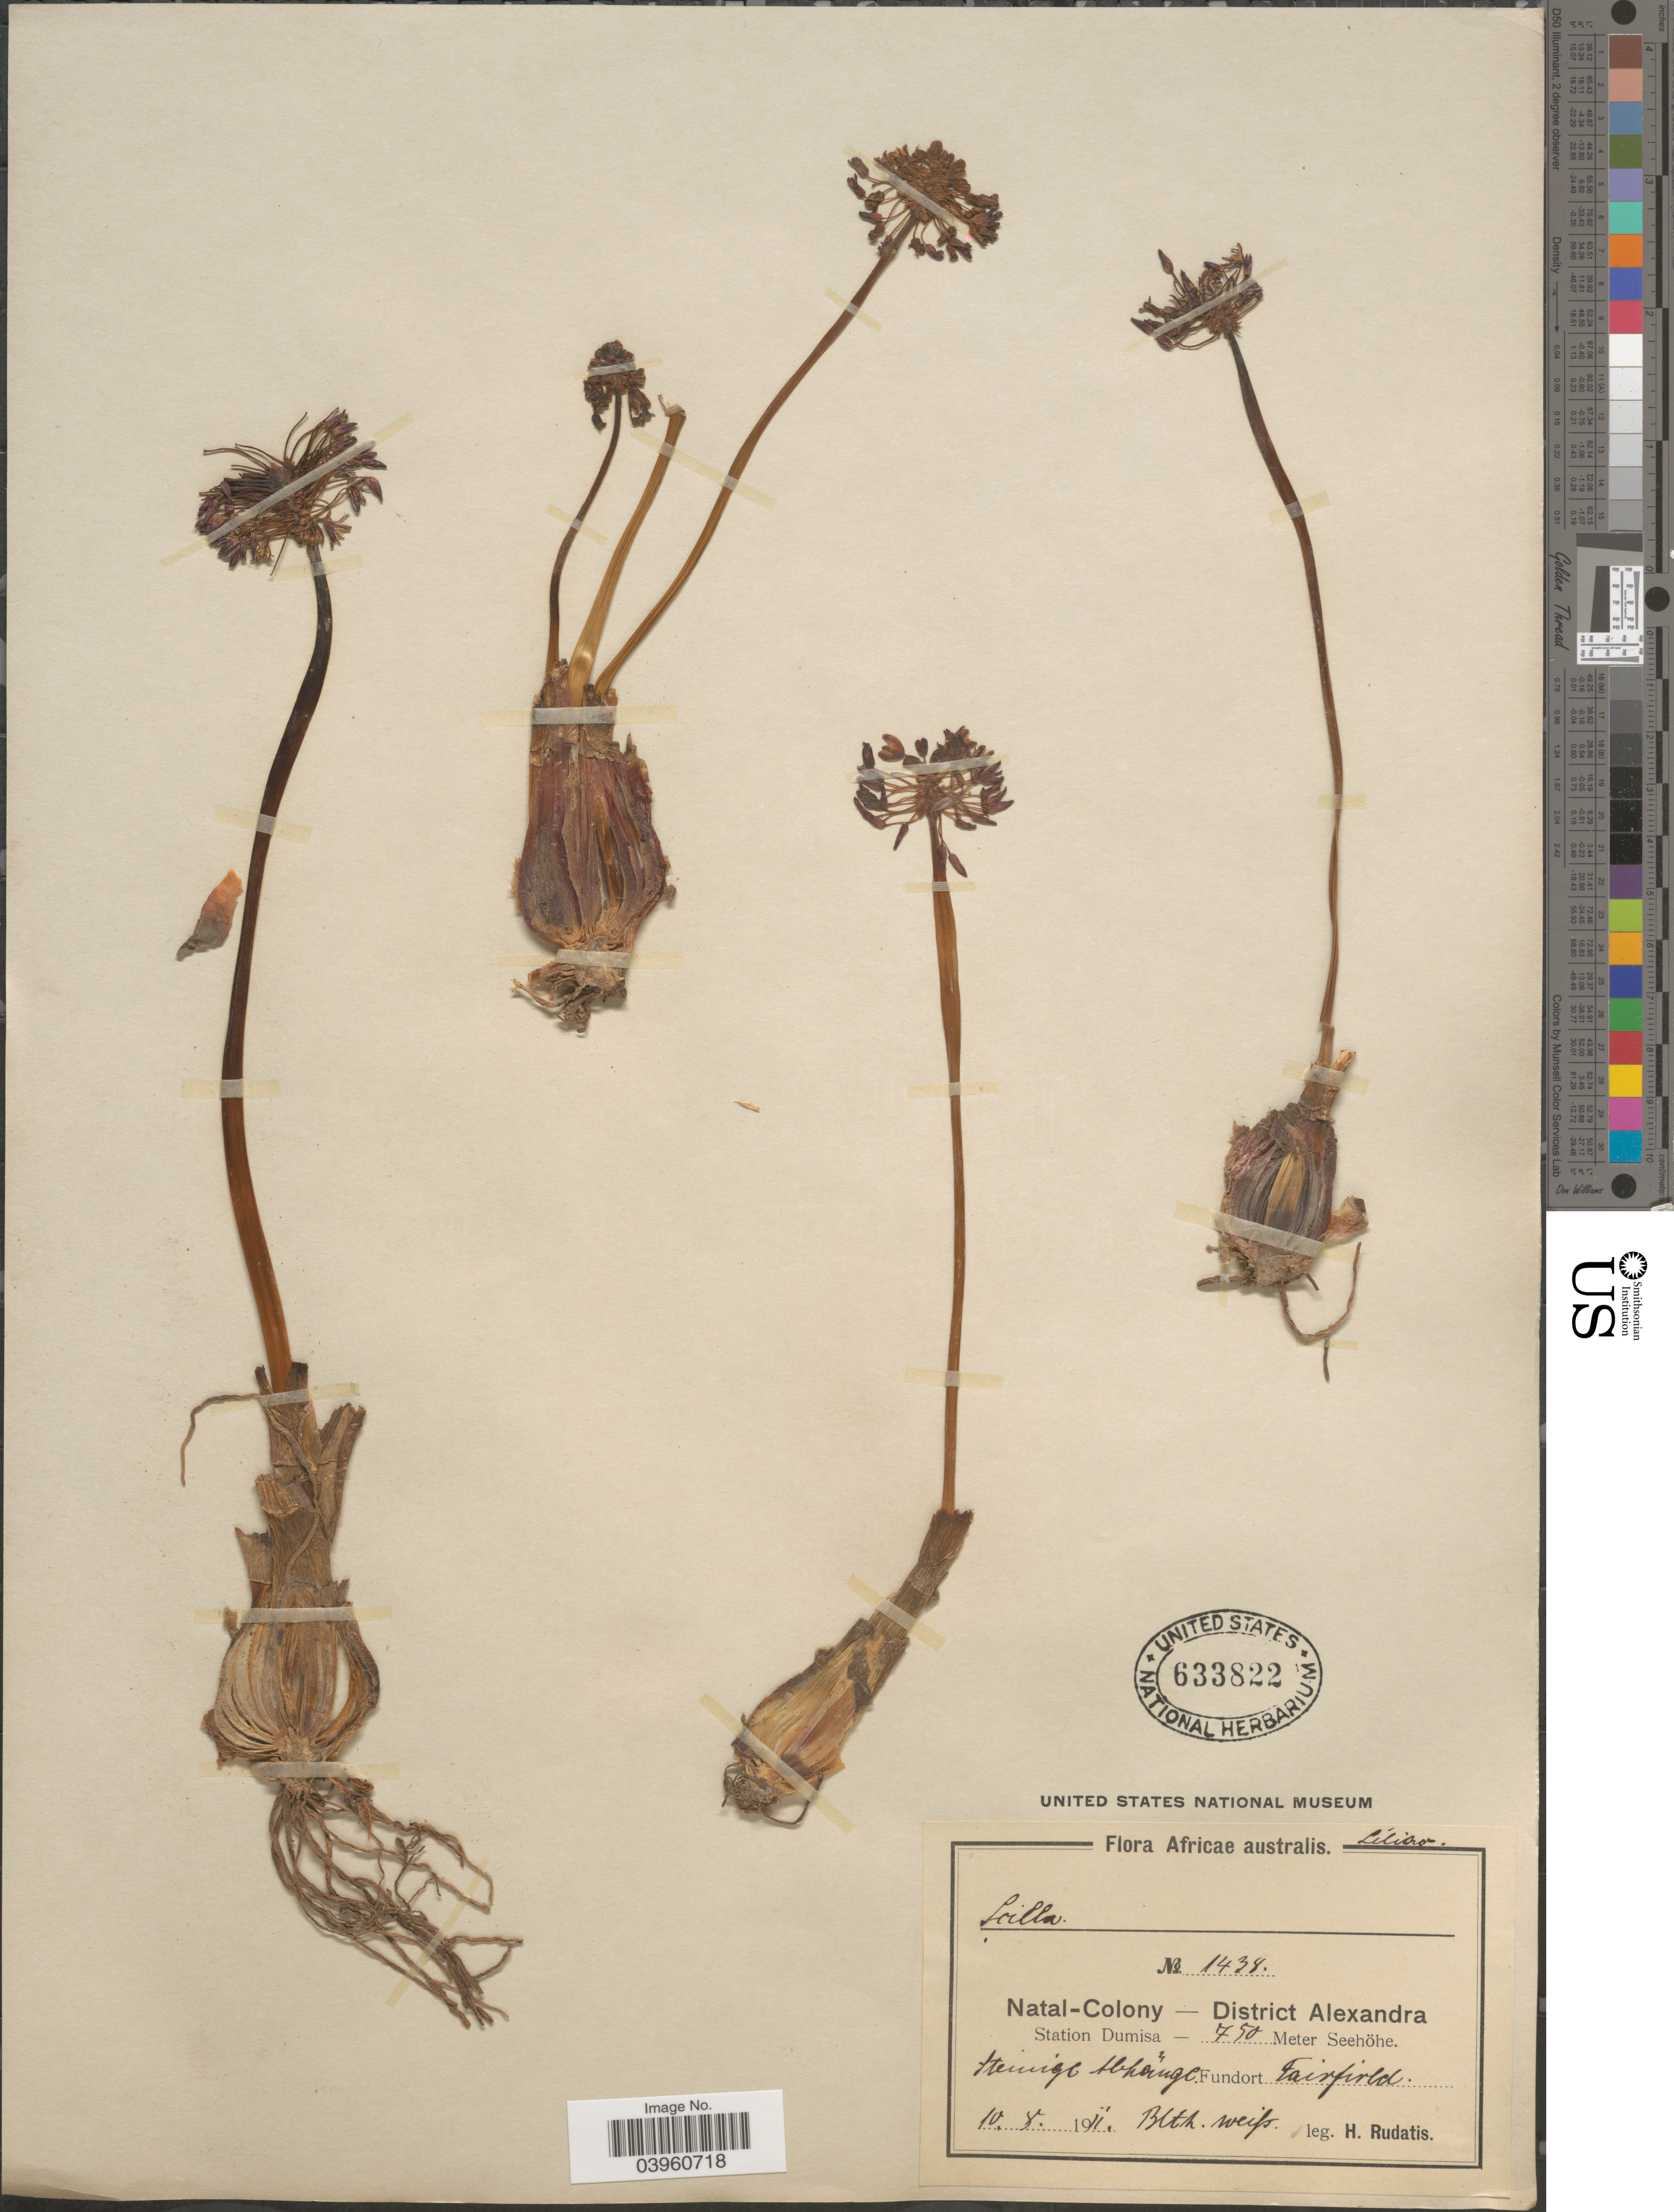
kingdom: Plantae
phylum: Tracheophyta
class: Liliopsida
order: Asparagales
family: Asparagaceae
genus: Scilla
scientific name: Scilla sp.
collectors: H. Rudatis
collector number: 1438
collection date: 1911-08-10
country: South Africa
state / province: KwaZulu-Natal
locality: Africae australis. Natal-Colony - District Alexandra. Station Dumisa. Fairfield.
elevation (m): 750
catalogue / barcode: US 633822